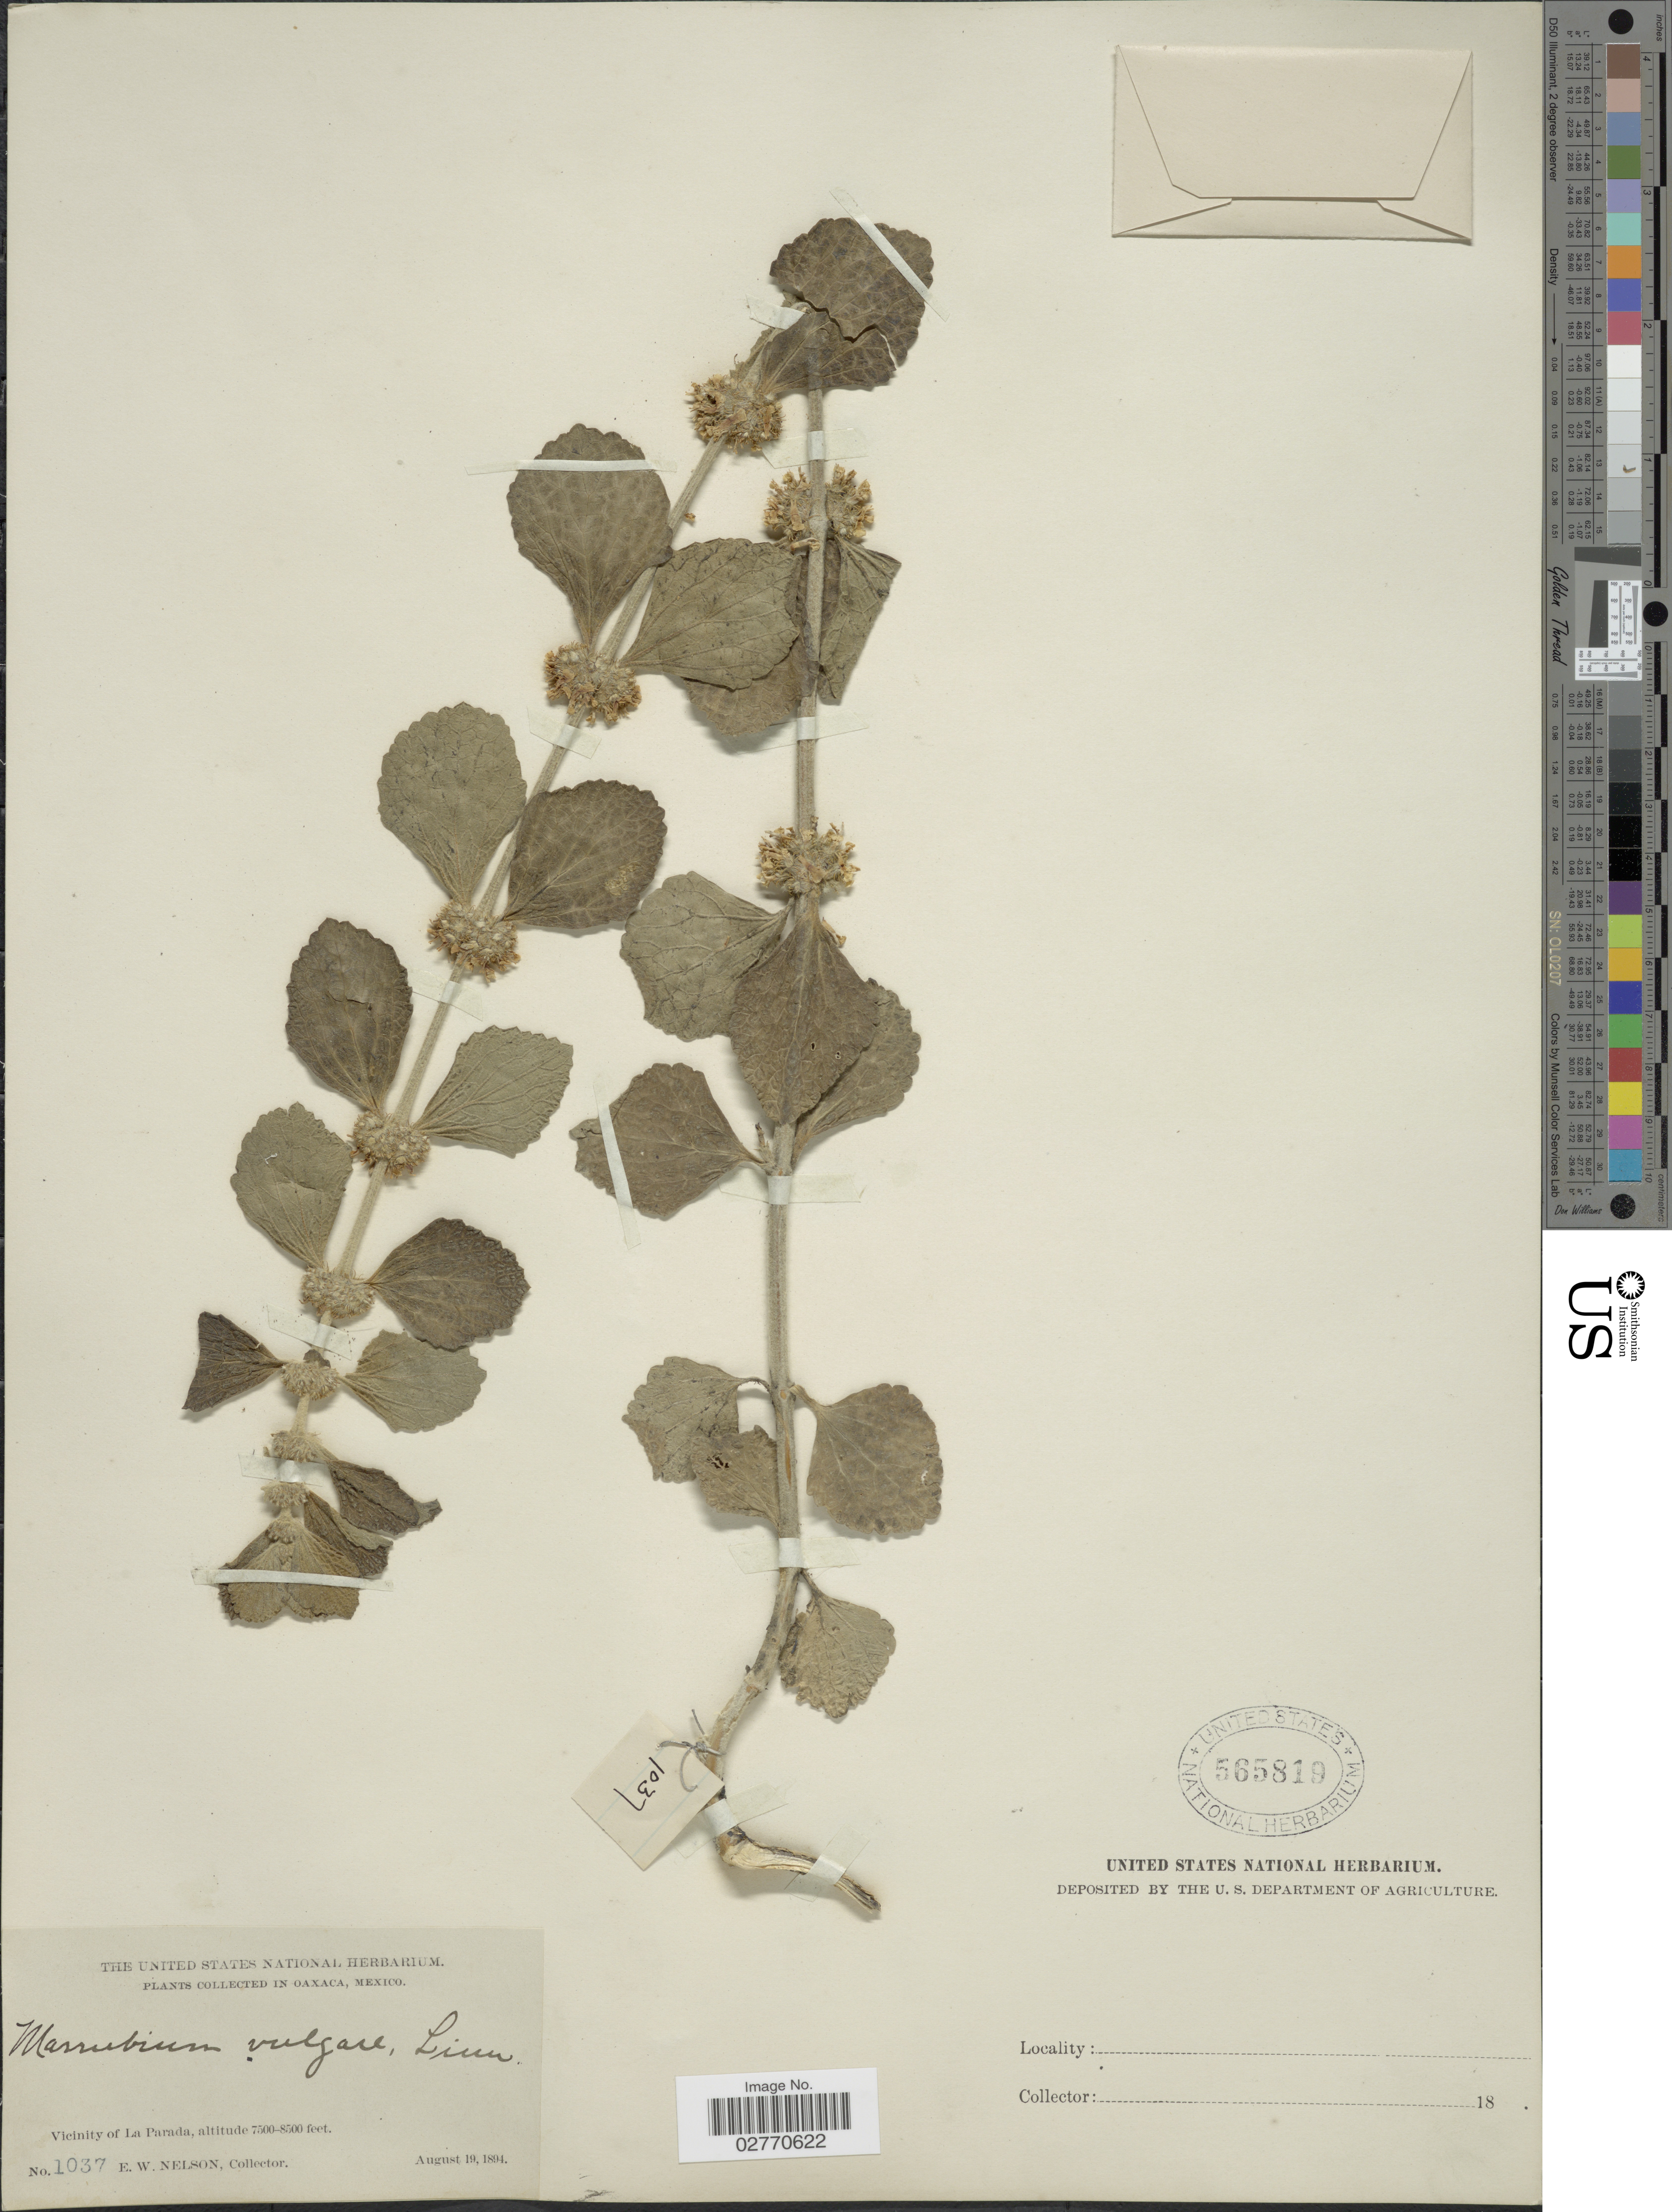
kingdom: Plantae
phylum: Tracheophyta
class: Magnoliopsida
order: Lamiales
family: Lamiaceae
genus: Marrubium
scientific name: Marrubium vulgare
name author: L.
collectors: E. W. Nelson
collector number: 1037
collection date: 1894-08-19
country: Mexico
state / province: Oaxaca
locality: Vicinity of La Parada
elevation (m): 2286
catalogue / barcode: US 565819